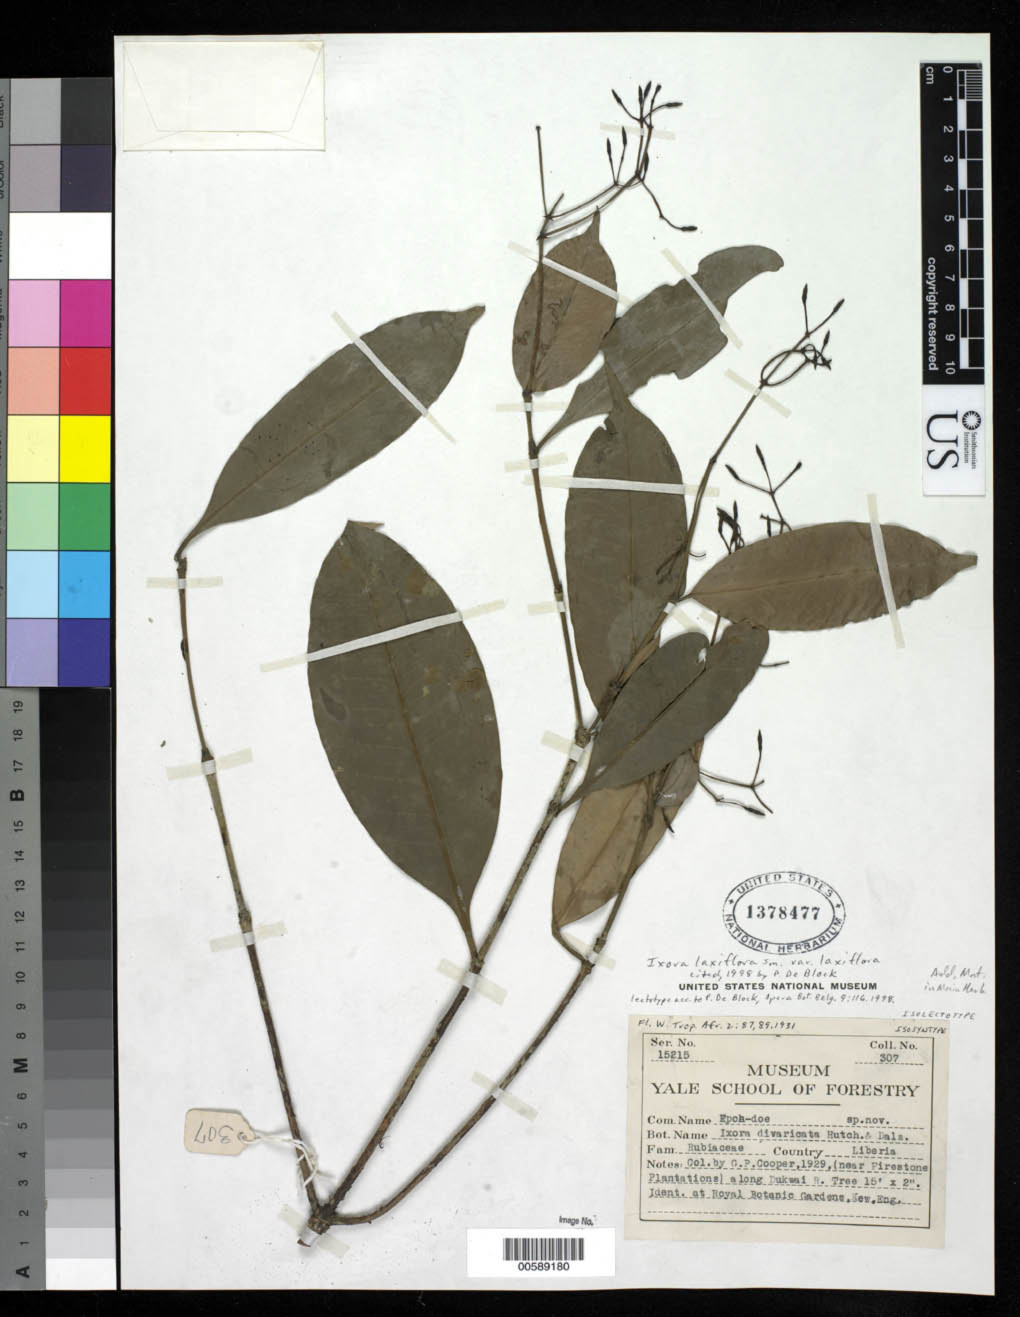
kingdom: Plantae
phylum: Tracheophyta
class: Magnoliopsida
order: Gentianales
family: Rubiaceae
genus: Ixora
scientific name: Ixora divaricata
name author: Hutch. & Dalziel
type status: Isolectotype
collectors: G. Cooper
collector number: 307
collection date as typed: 1929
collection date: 1929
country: Liberia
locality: Along Dukwai River.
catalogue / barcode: US 1378477